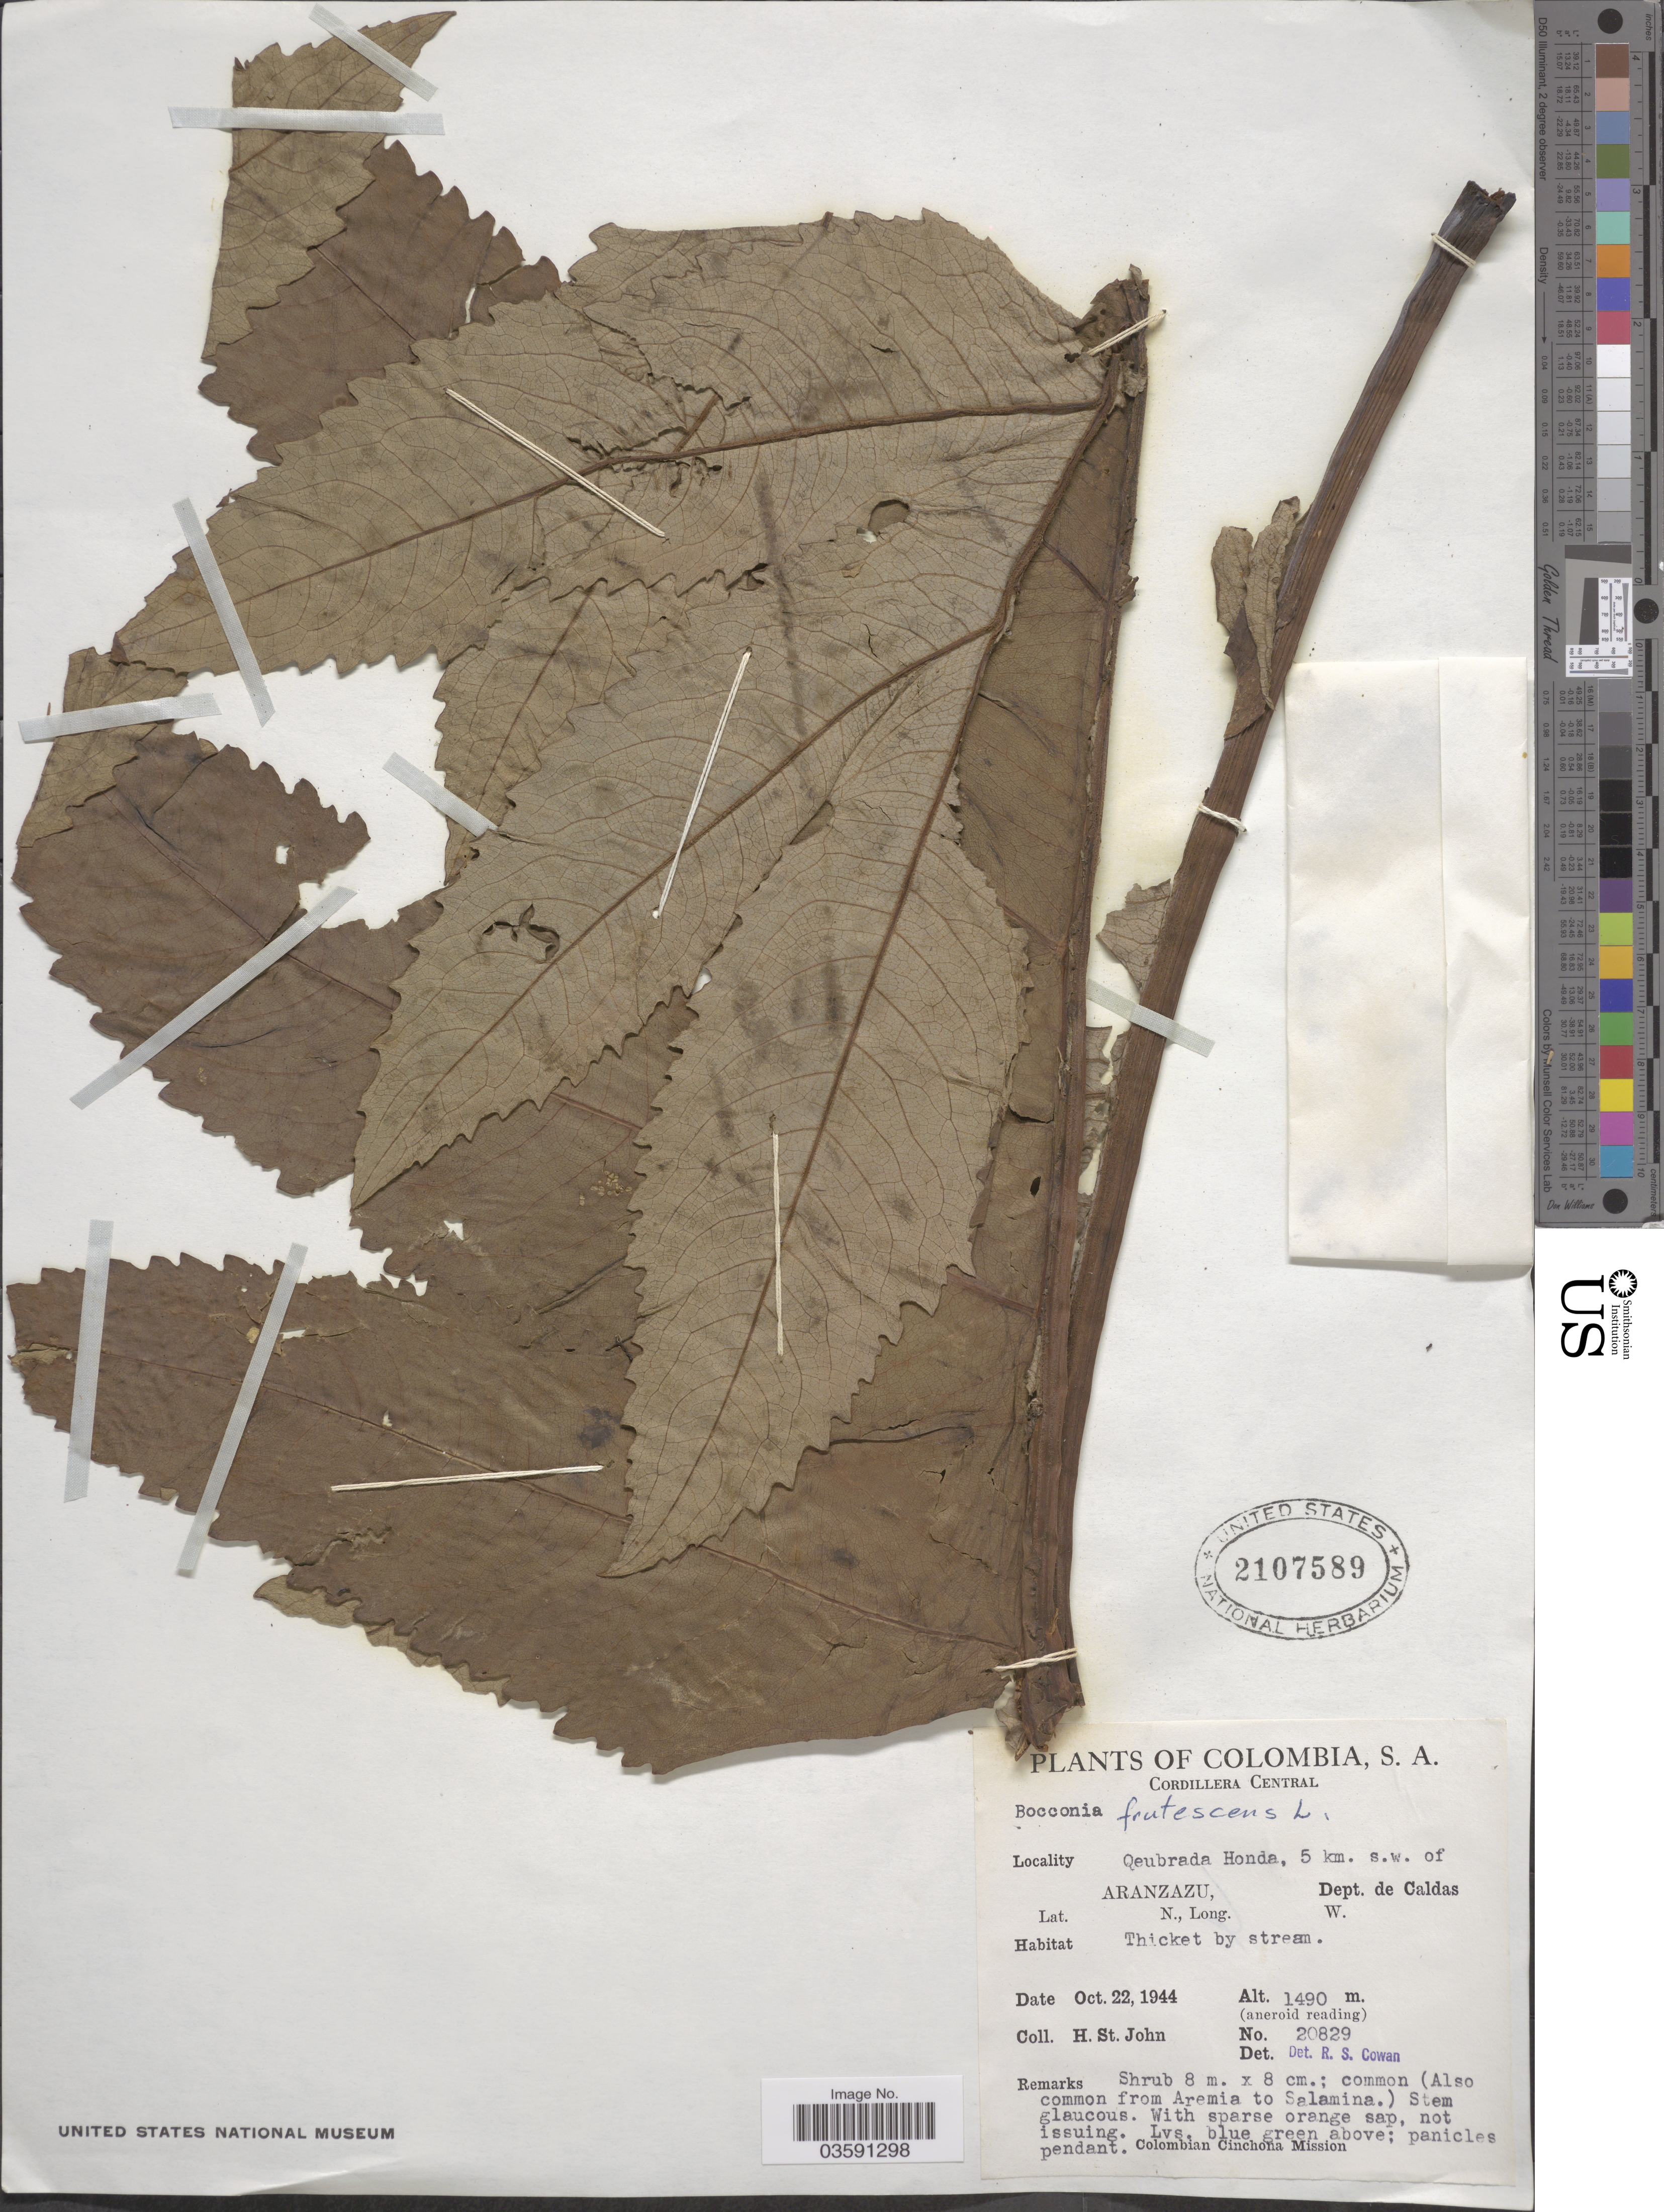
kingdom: Plantae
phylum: Tracheophyta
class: Magnoliopsida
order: Ranunculales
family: Papaveraceae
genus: Bocconia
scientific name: Bocconia integrifolia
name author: Bonpl.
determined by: Strong, Mark T., (BOT), Smithsonian Institution - National Museum of Natural History (UNITED STATES)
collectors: H. St. John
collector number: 20829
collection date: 1944-10-22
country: Colombia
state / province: Caldas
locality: Cordillera Central. Quebrada Honda, 5 km. s.w. of Aranzazu, Dept. de Caldas.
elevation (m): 1490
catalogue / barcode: US 2107589